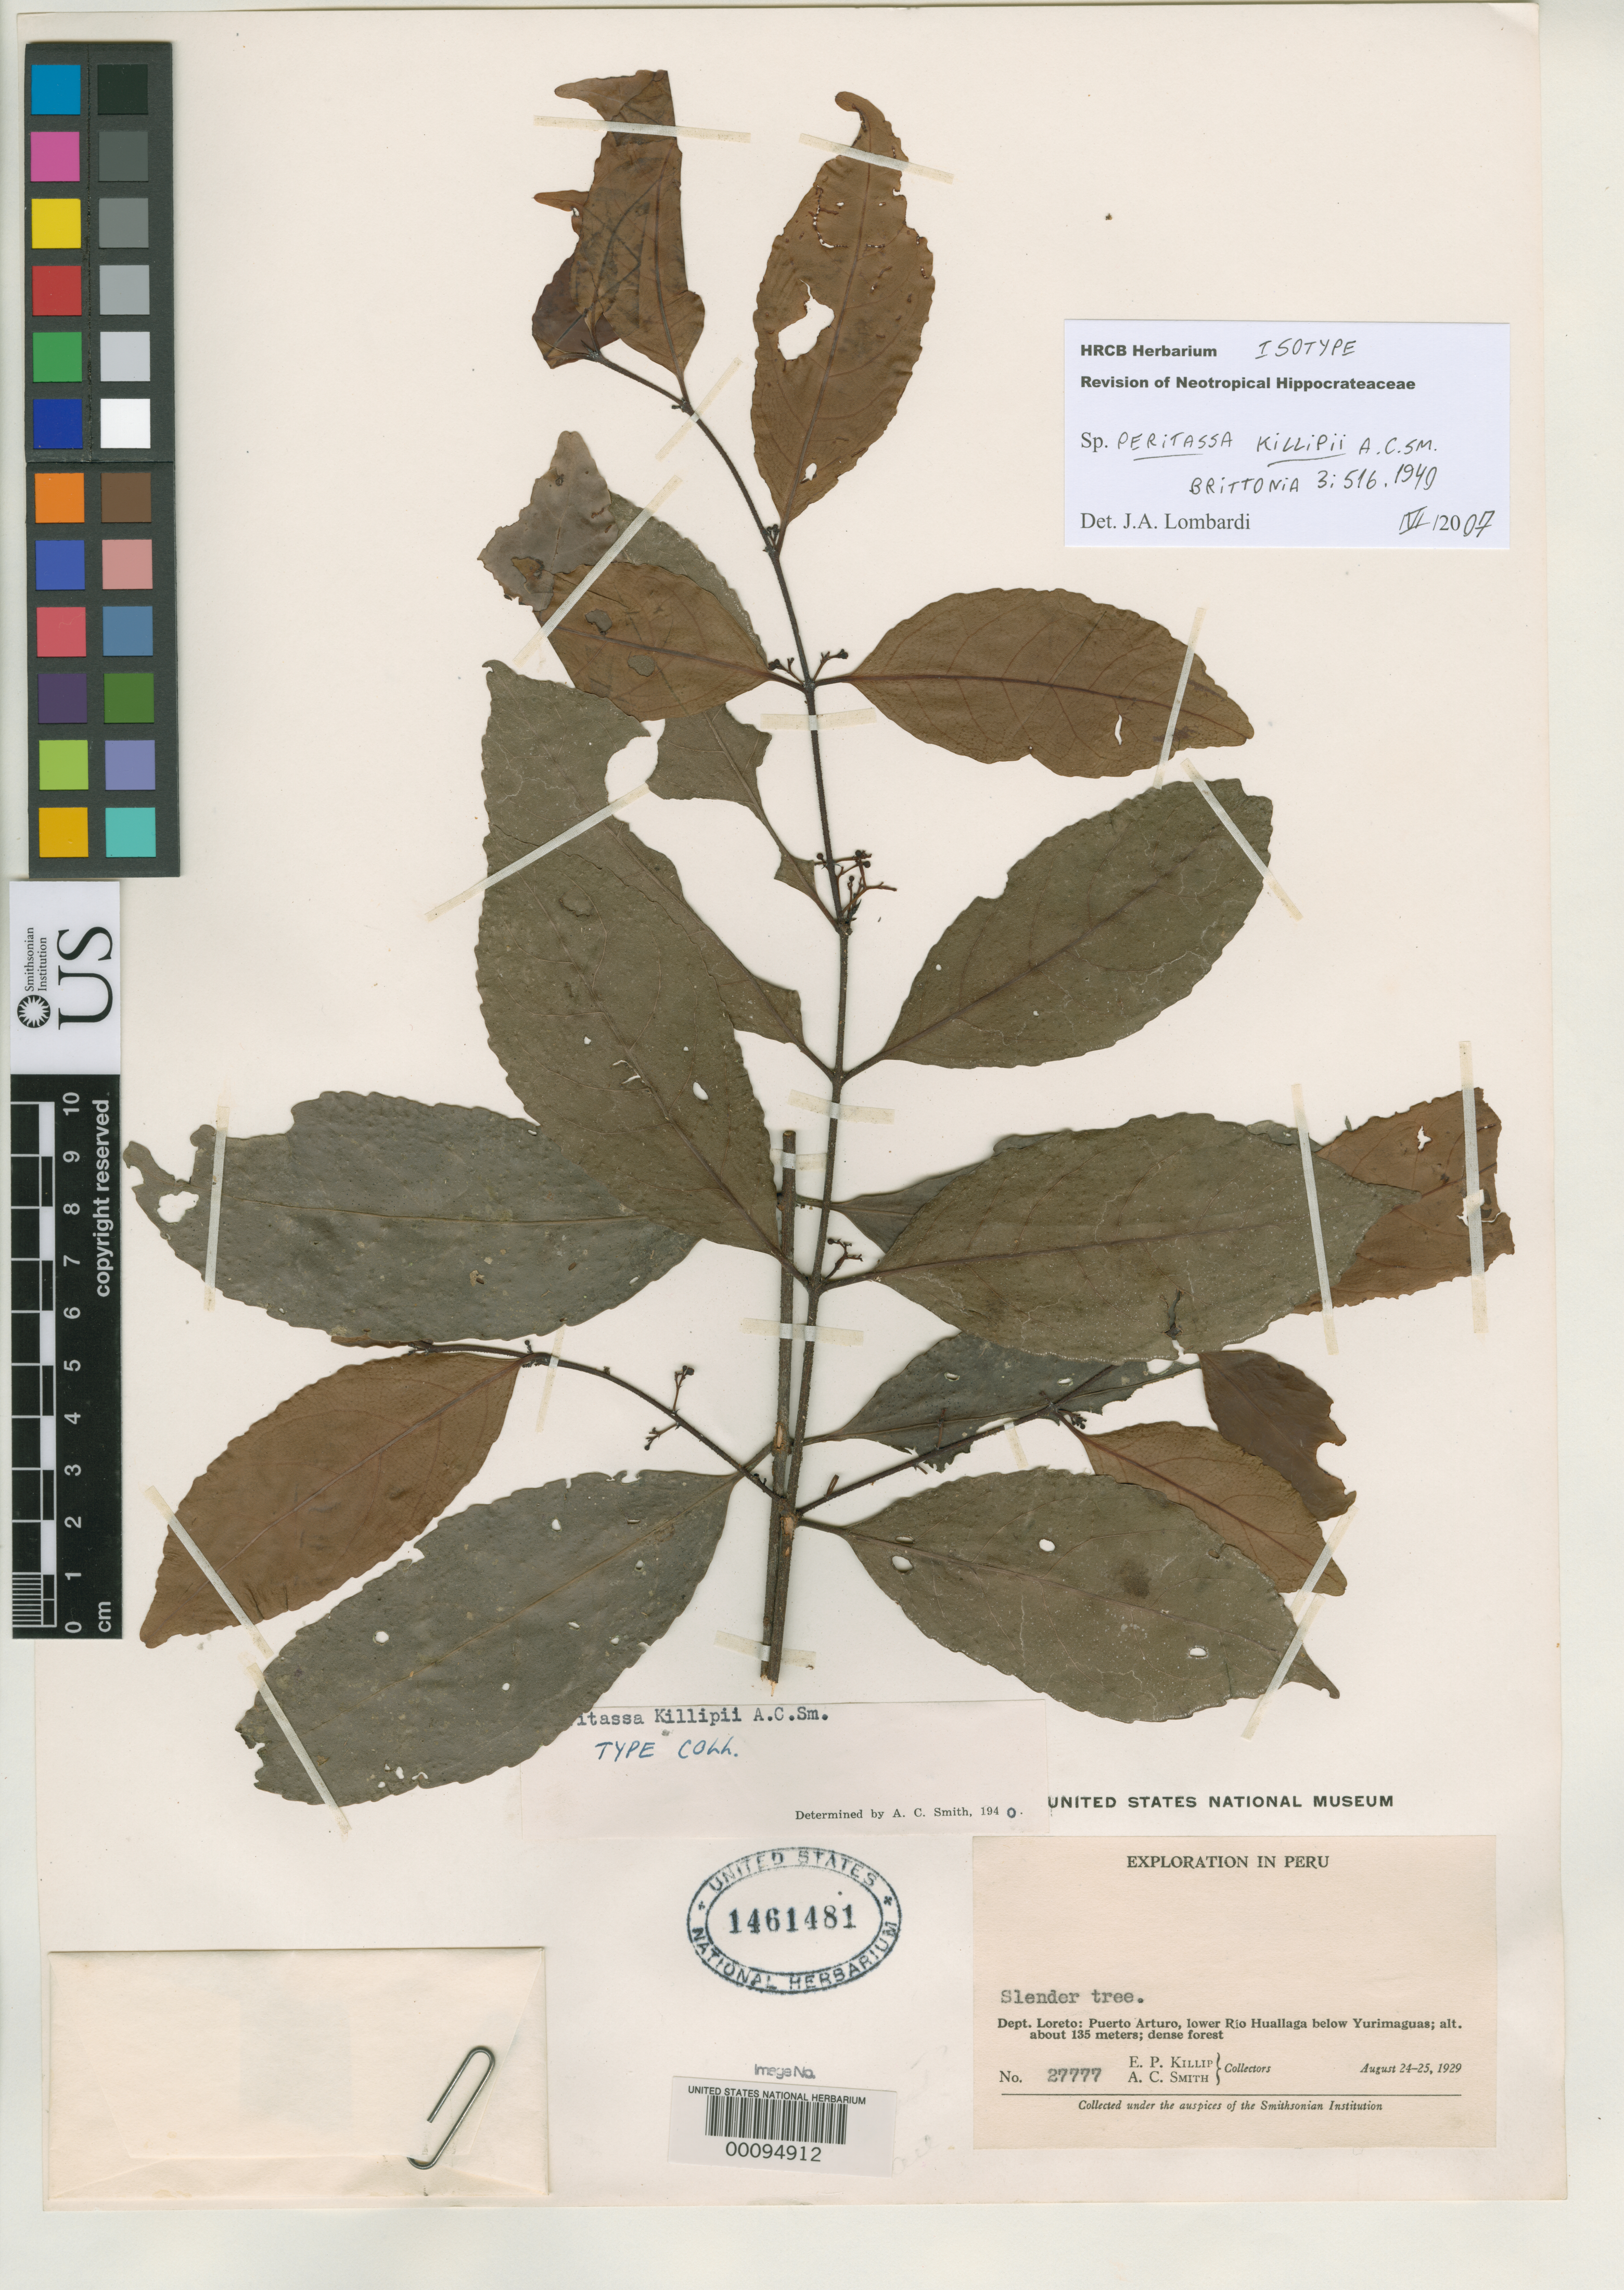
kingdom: Plantae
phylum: Tracheophyta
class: Magnoliopsida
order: Celastrales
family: Celastraceae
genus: Peritassa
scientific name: Peritassa killipii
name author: A.C. Sm.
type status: Isotype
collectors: E. P. Killip & A. C. Smith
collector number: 27777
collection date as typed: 24 Aug 1929 to 25 Aug 1929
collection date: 1929-08-24/1929-08-25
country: Peru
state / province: Loreto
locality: Puerto Arturo, lower Rio Huallaga below Yurimaguas.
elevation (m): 135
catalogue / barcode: US 1461481